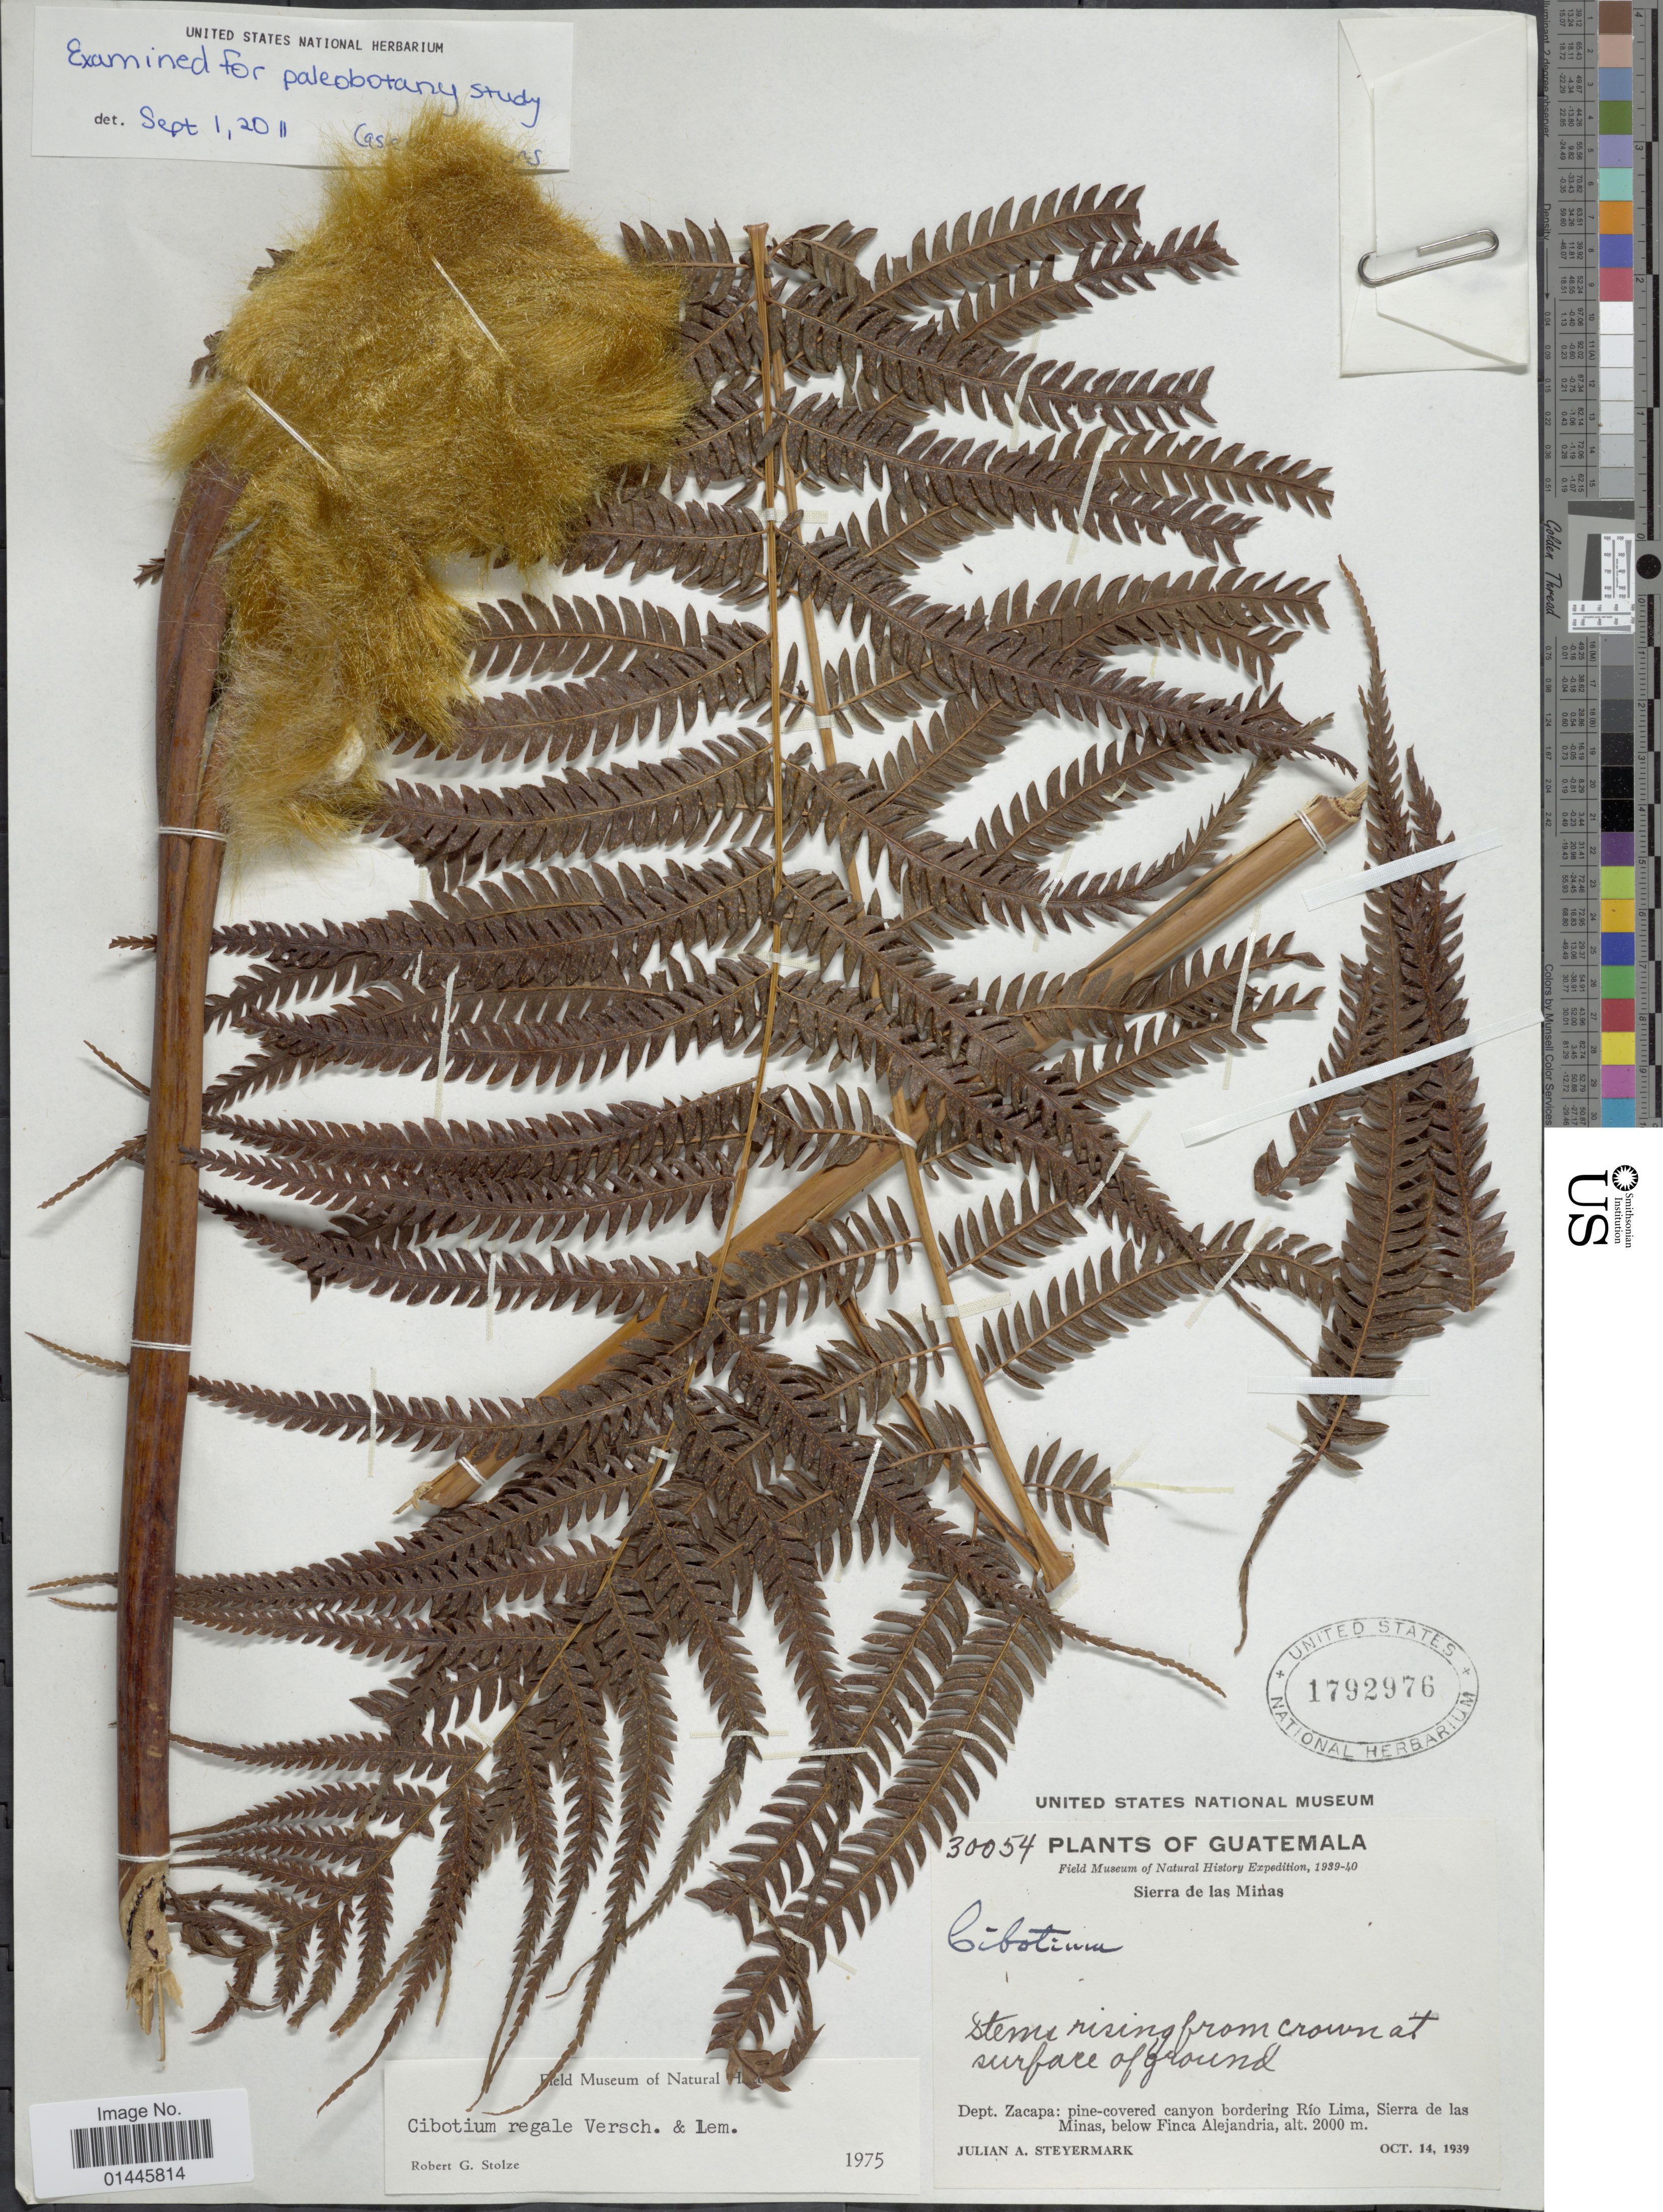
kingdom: Plantae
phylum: Tracheophyta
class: Polypodiopsida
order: Cyatheales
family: Cibotiaceae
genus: Cibotium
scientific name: Cibotium regale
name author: Verschaff. & Lem.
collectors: J. Steyermark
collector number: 30054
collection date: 1939-10-14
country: Guatemala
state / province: Zacapa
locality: Pine-covered canyon bordering Rio Lima, Sierra de las Minas, below Finca Alejandria.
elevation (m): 2000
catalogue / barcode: US 1792976